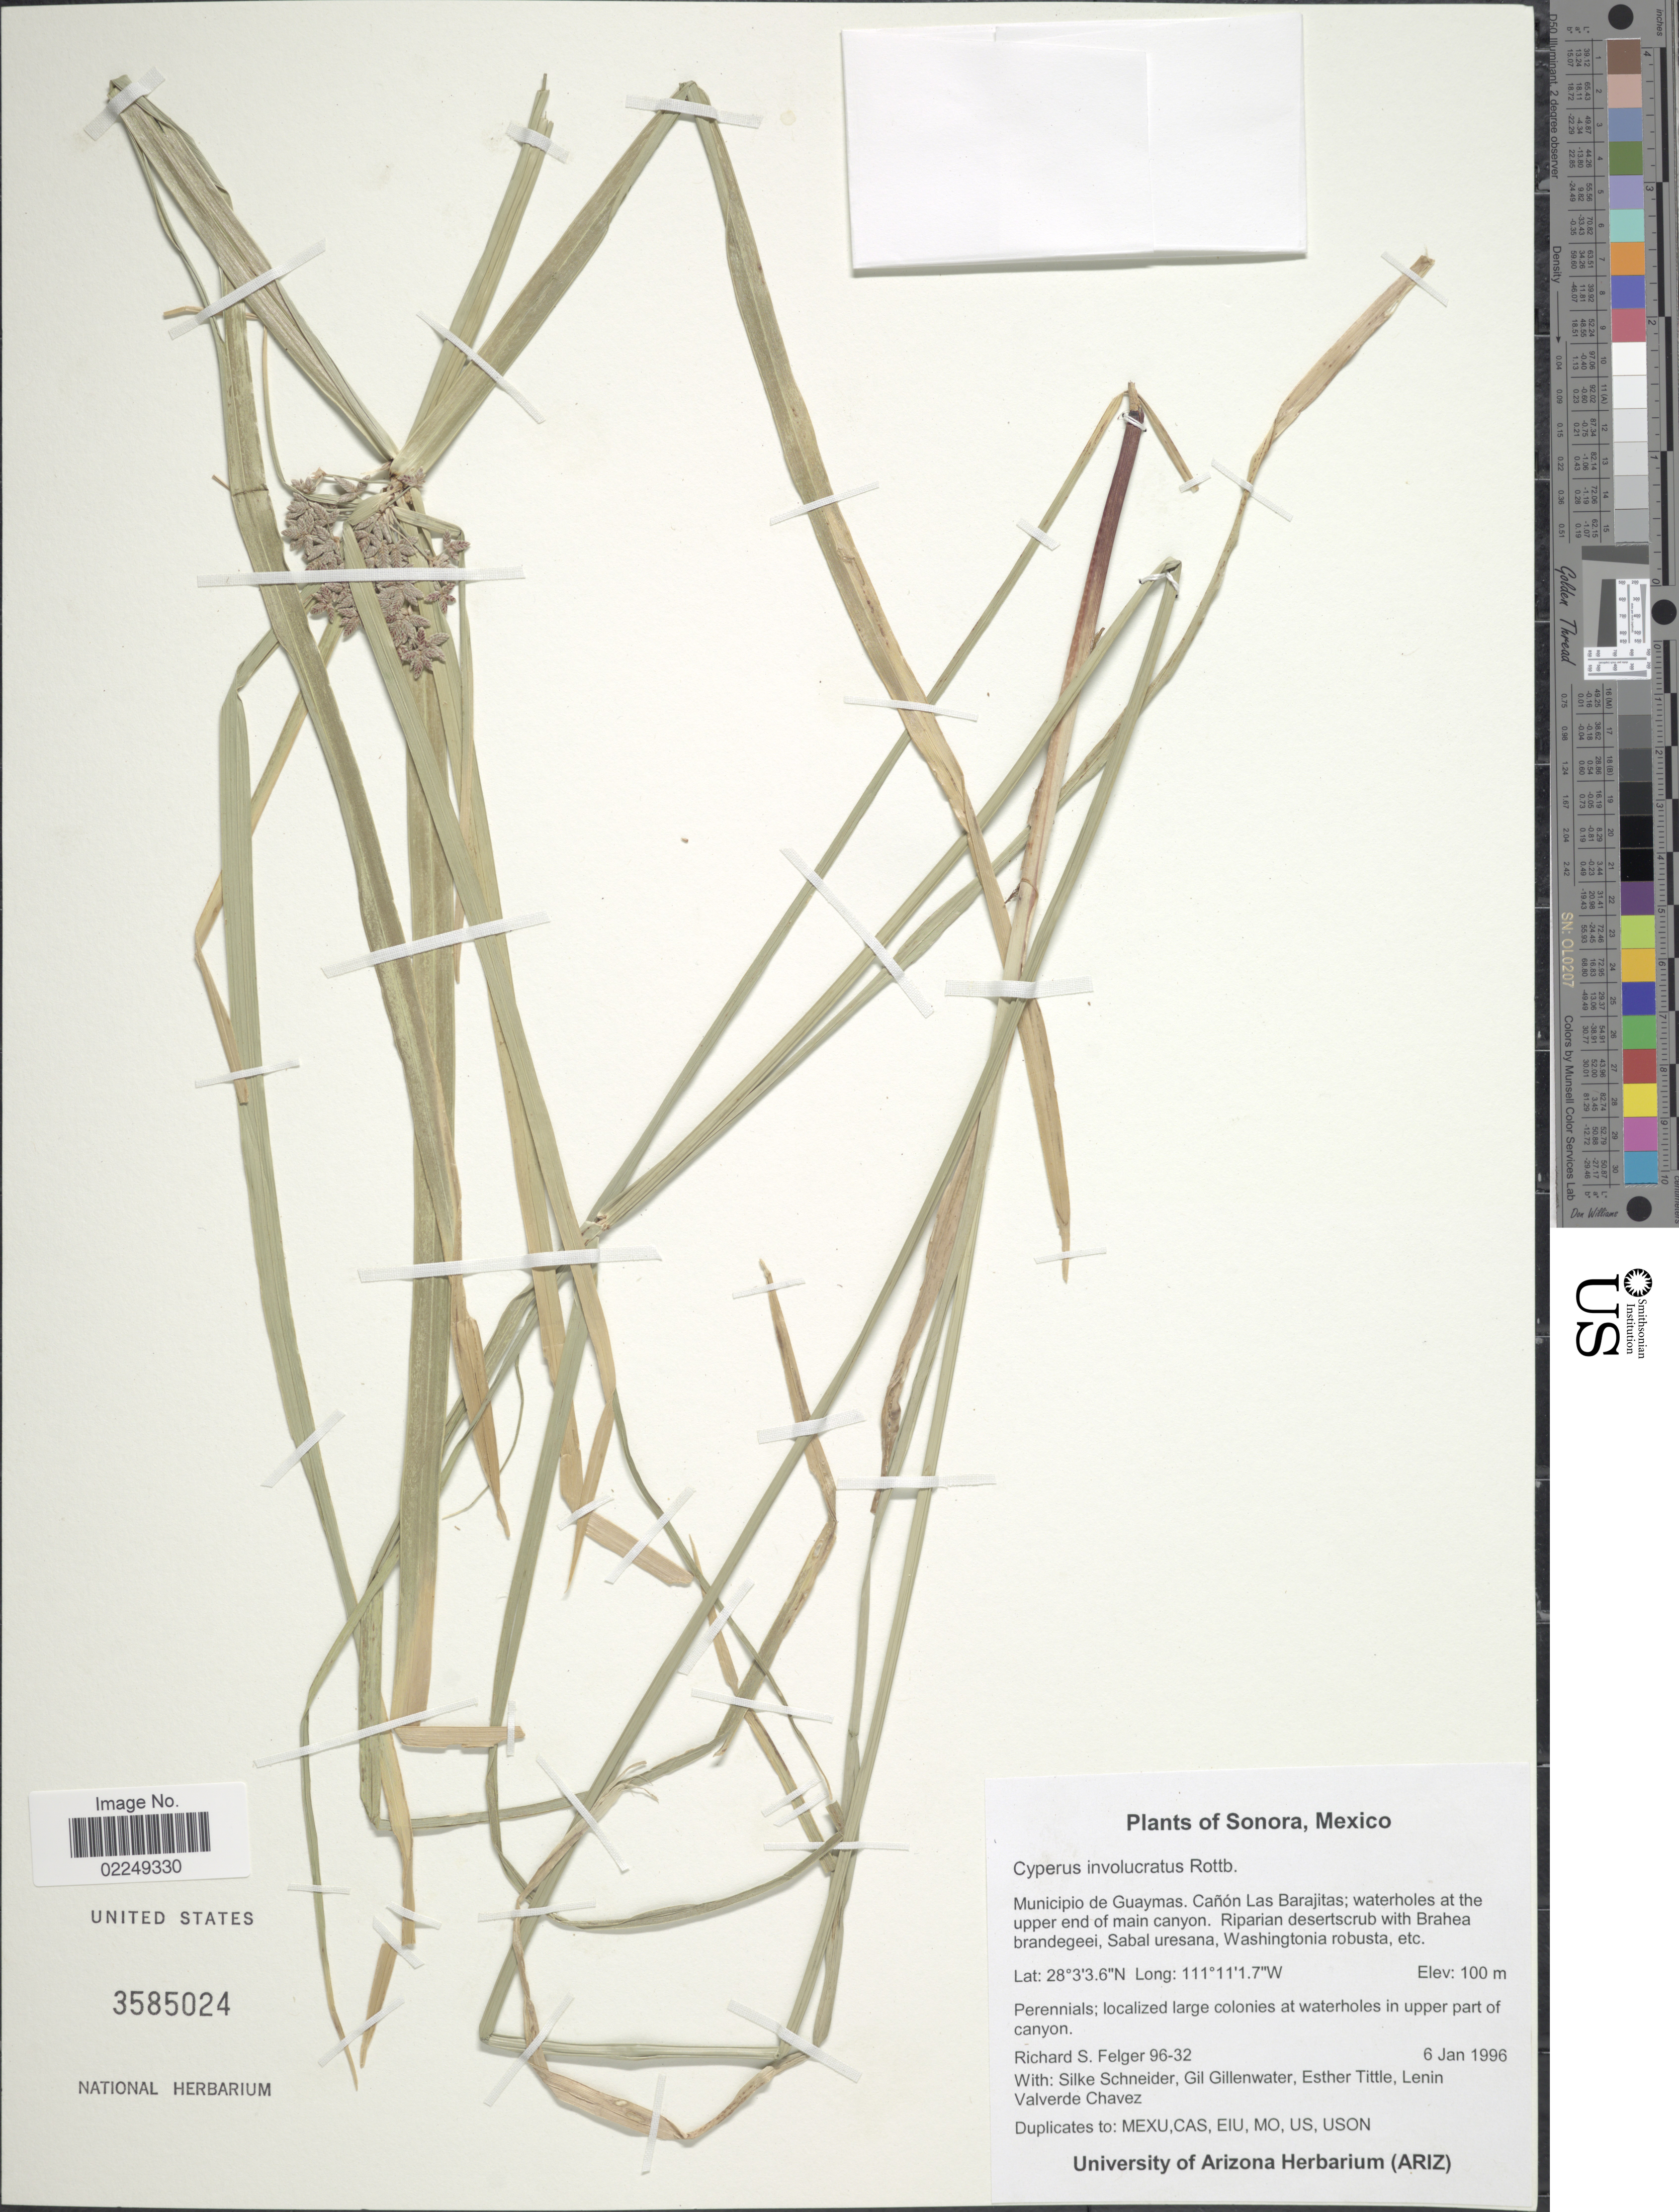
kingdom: Plantae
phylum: Tracheophyta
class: Liliopsida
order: Poales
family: Cyperaceae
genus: Cyperus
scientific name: Cyperus involucratus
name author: Rottb.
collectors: R. S. Felger, S. Schneider, G. Gillenwater, E. Tittle & L. Chavez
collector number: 96-32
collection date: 1996-01-06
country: Mexico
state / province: Sonora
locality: Municipio de Guaymas, Canon Las Barajitas: waterholes at the upper end of main canyon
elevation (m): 100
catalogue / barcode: US 3585024